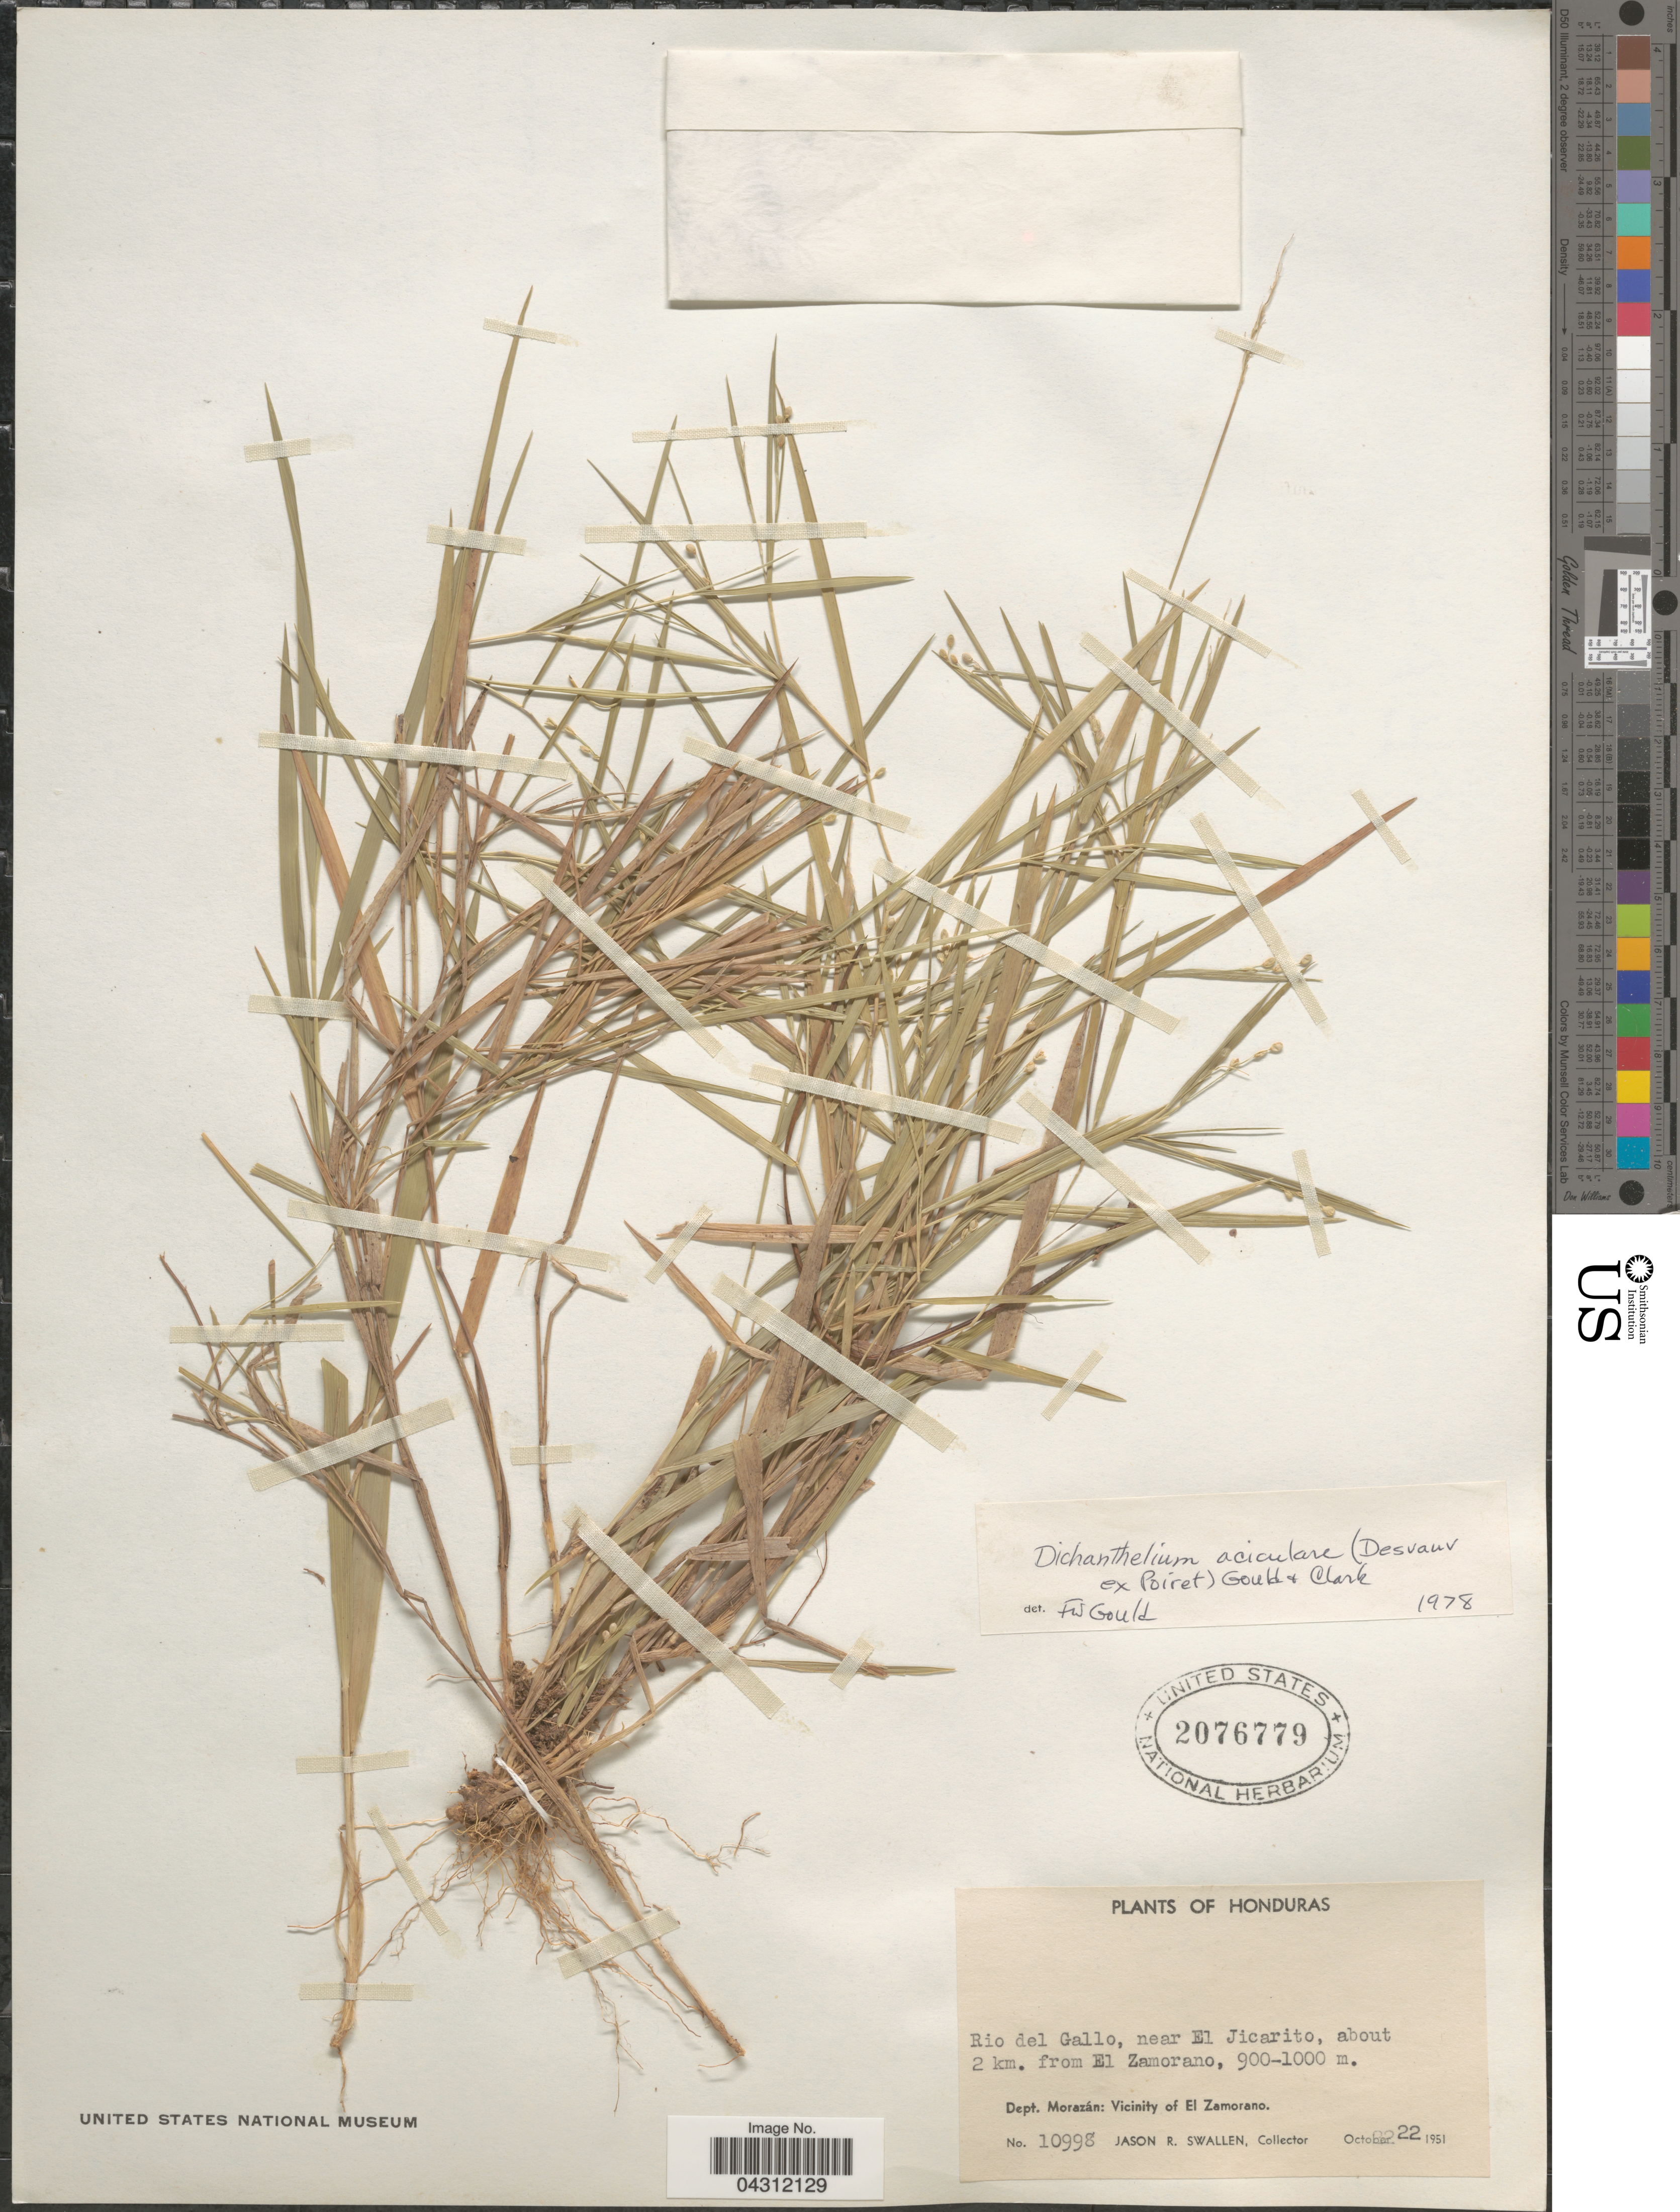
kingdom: Plantae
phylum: Tracheophyta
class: Liliopsida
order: Poales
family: Poaceae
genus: Dichanthelium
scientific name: Dichanthelium aciculare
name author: (Desv. ex Poir.) Gould & C.A. Clark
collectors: J. R. Swallen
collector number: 10998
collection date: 1951-10-22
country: Honduras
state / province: Fco. Morazán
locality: Rio del Gallo, near El Jicatito, about 2 km. from El Zamorano. Dept. Morazán: Vicinity of El Zamorano.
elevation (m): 900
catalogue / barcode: US 2076779